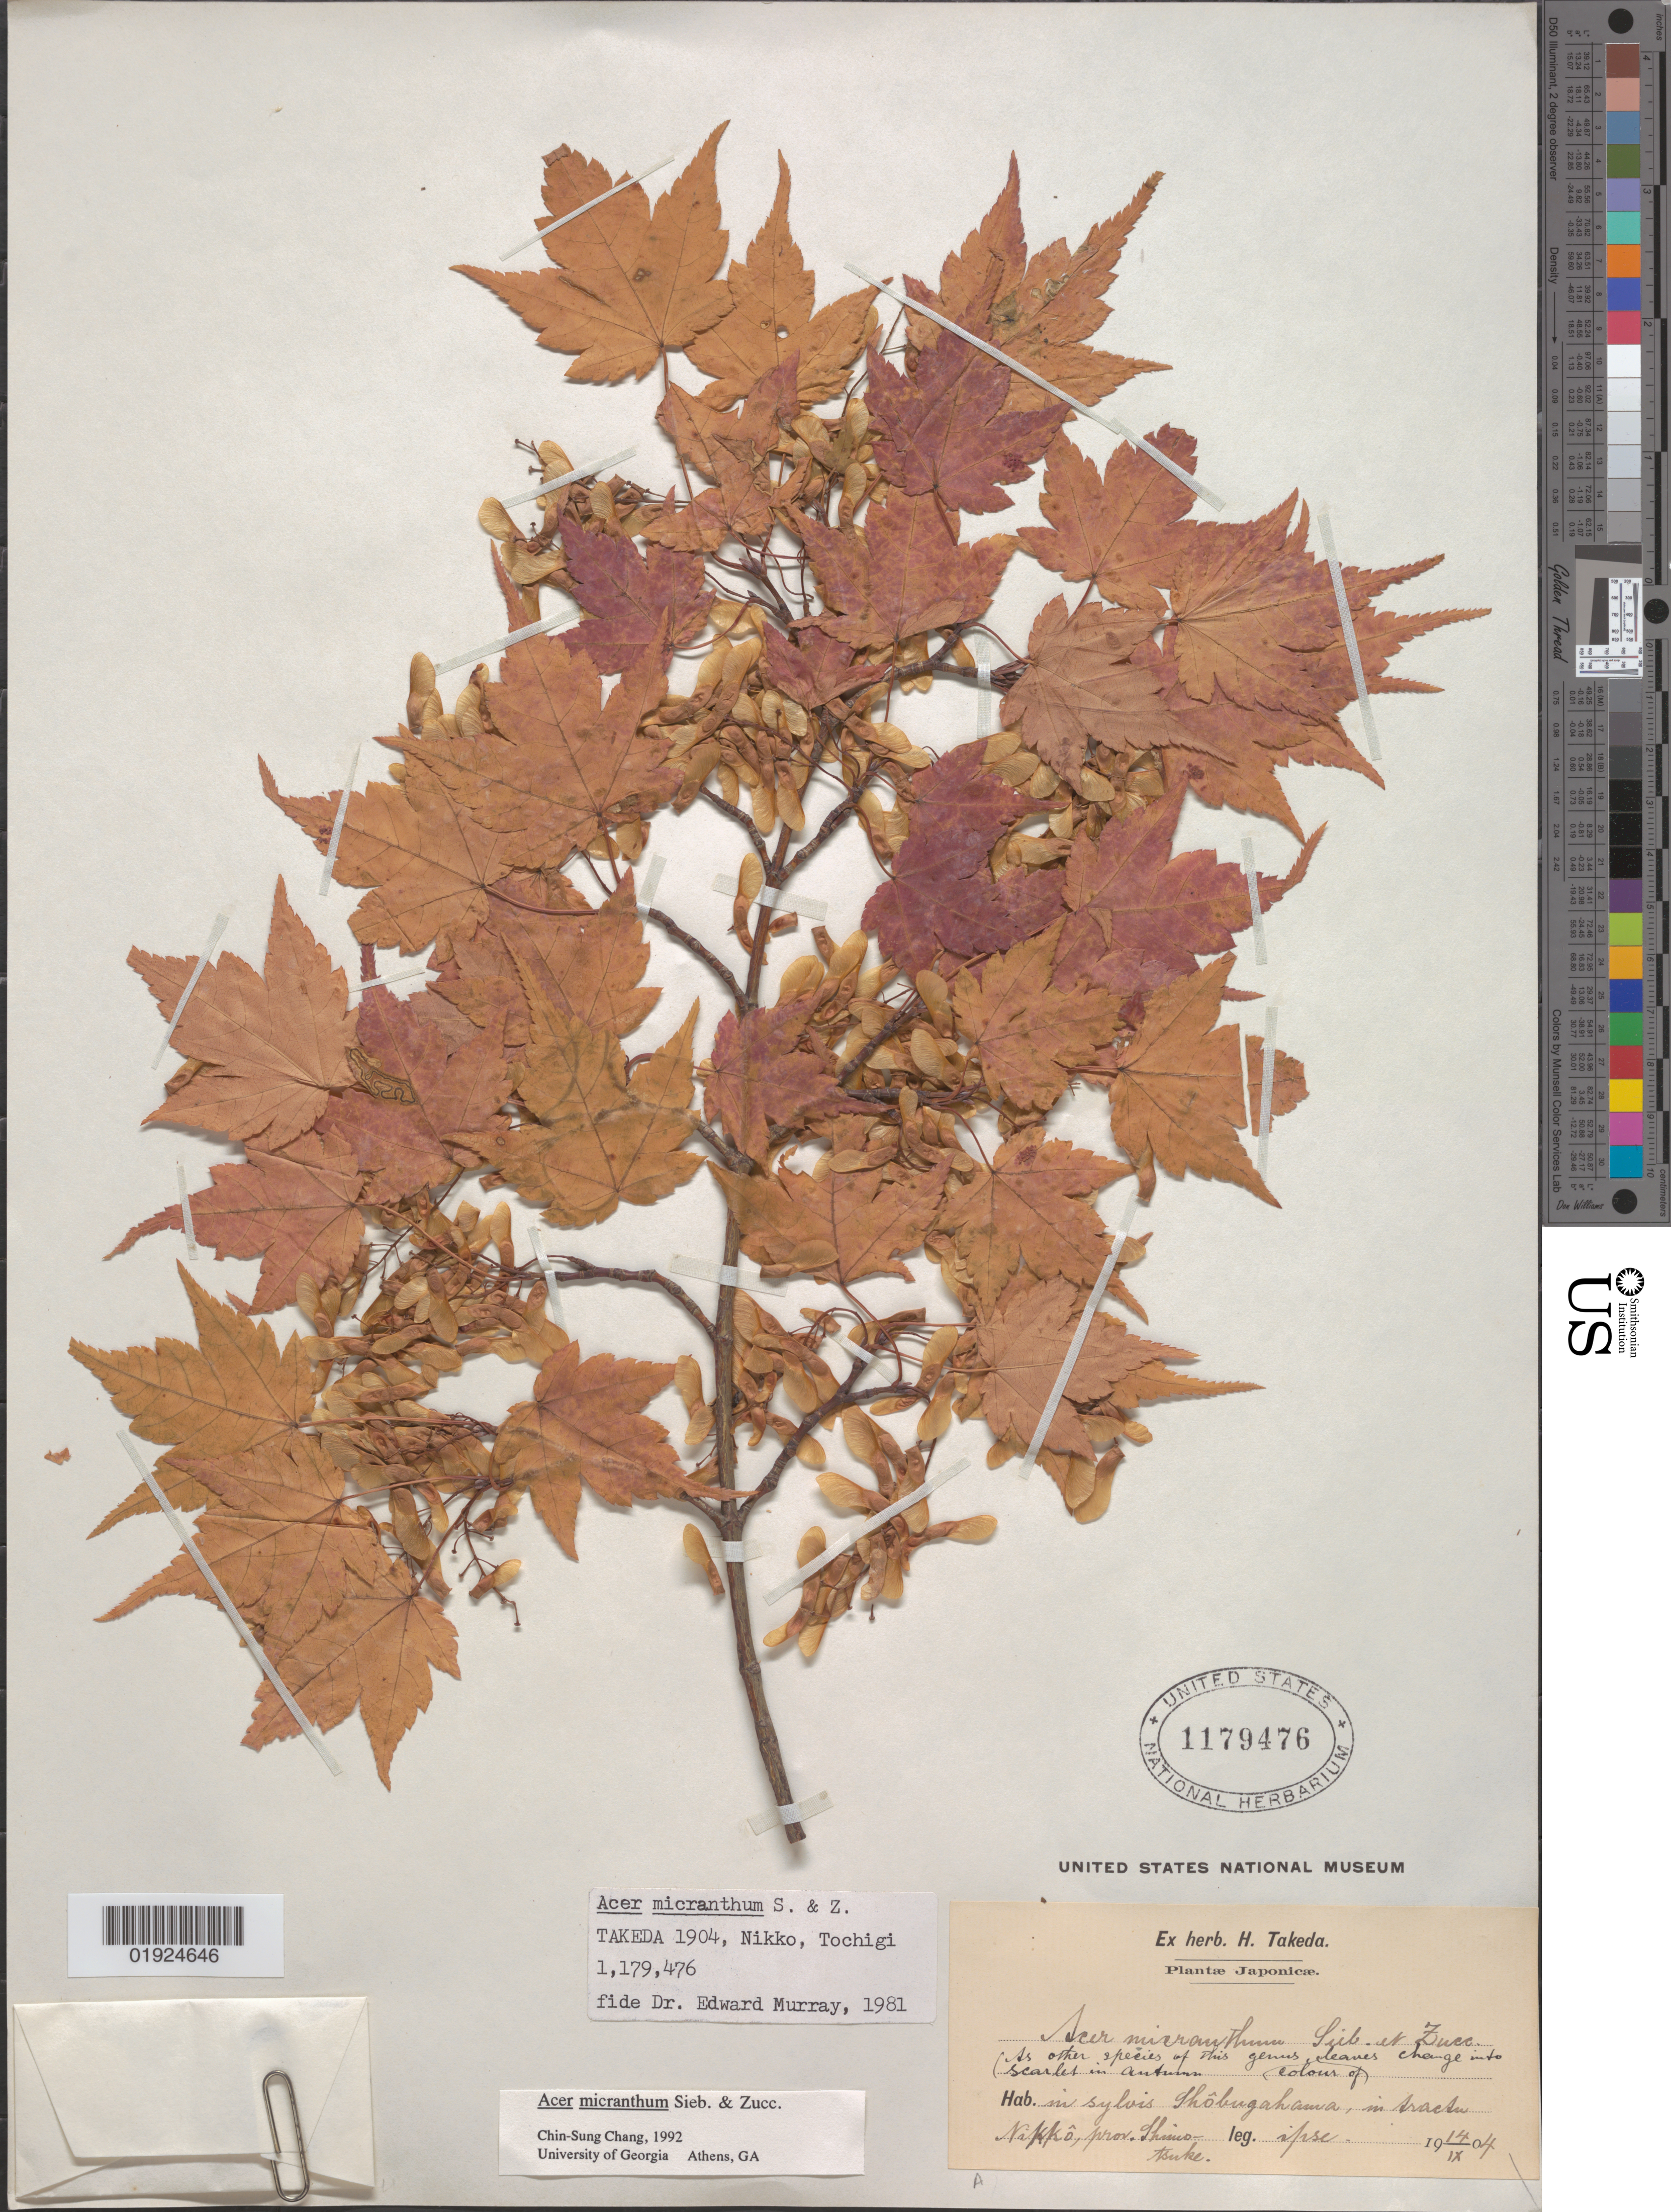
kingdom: Plantae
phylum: Tracheophyta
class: Magnoliopsida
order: Sapindales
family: Sapindaceae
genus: Acer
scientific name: Acer micranthum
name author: Siebold & Zucc.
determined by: Chang, C. S., (SNUA)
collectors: H. Takeda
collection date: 1904-09-14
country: Japan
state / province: Totigi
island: Honshu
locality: Nikko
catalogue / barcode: US 1179476